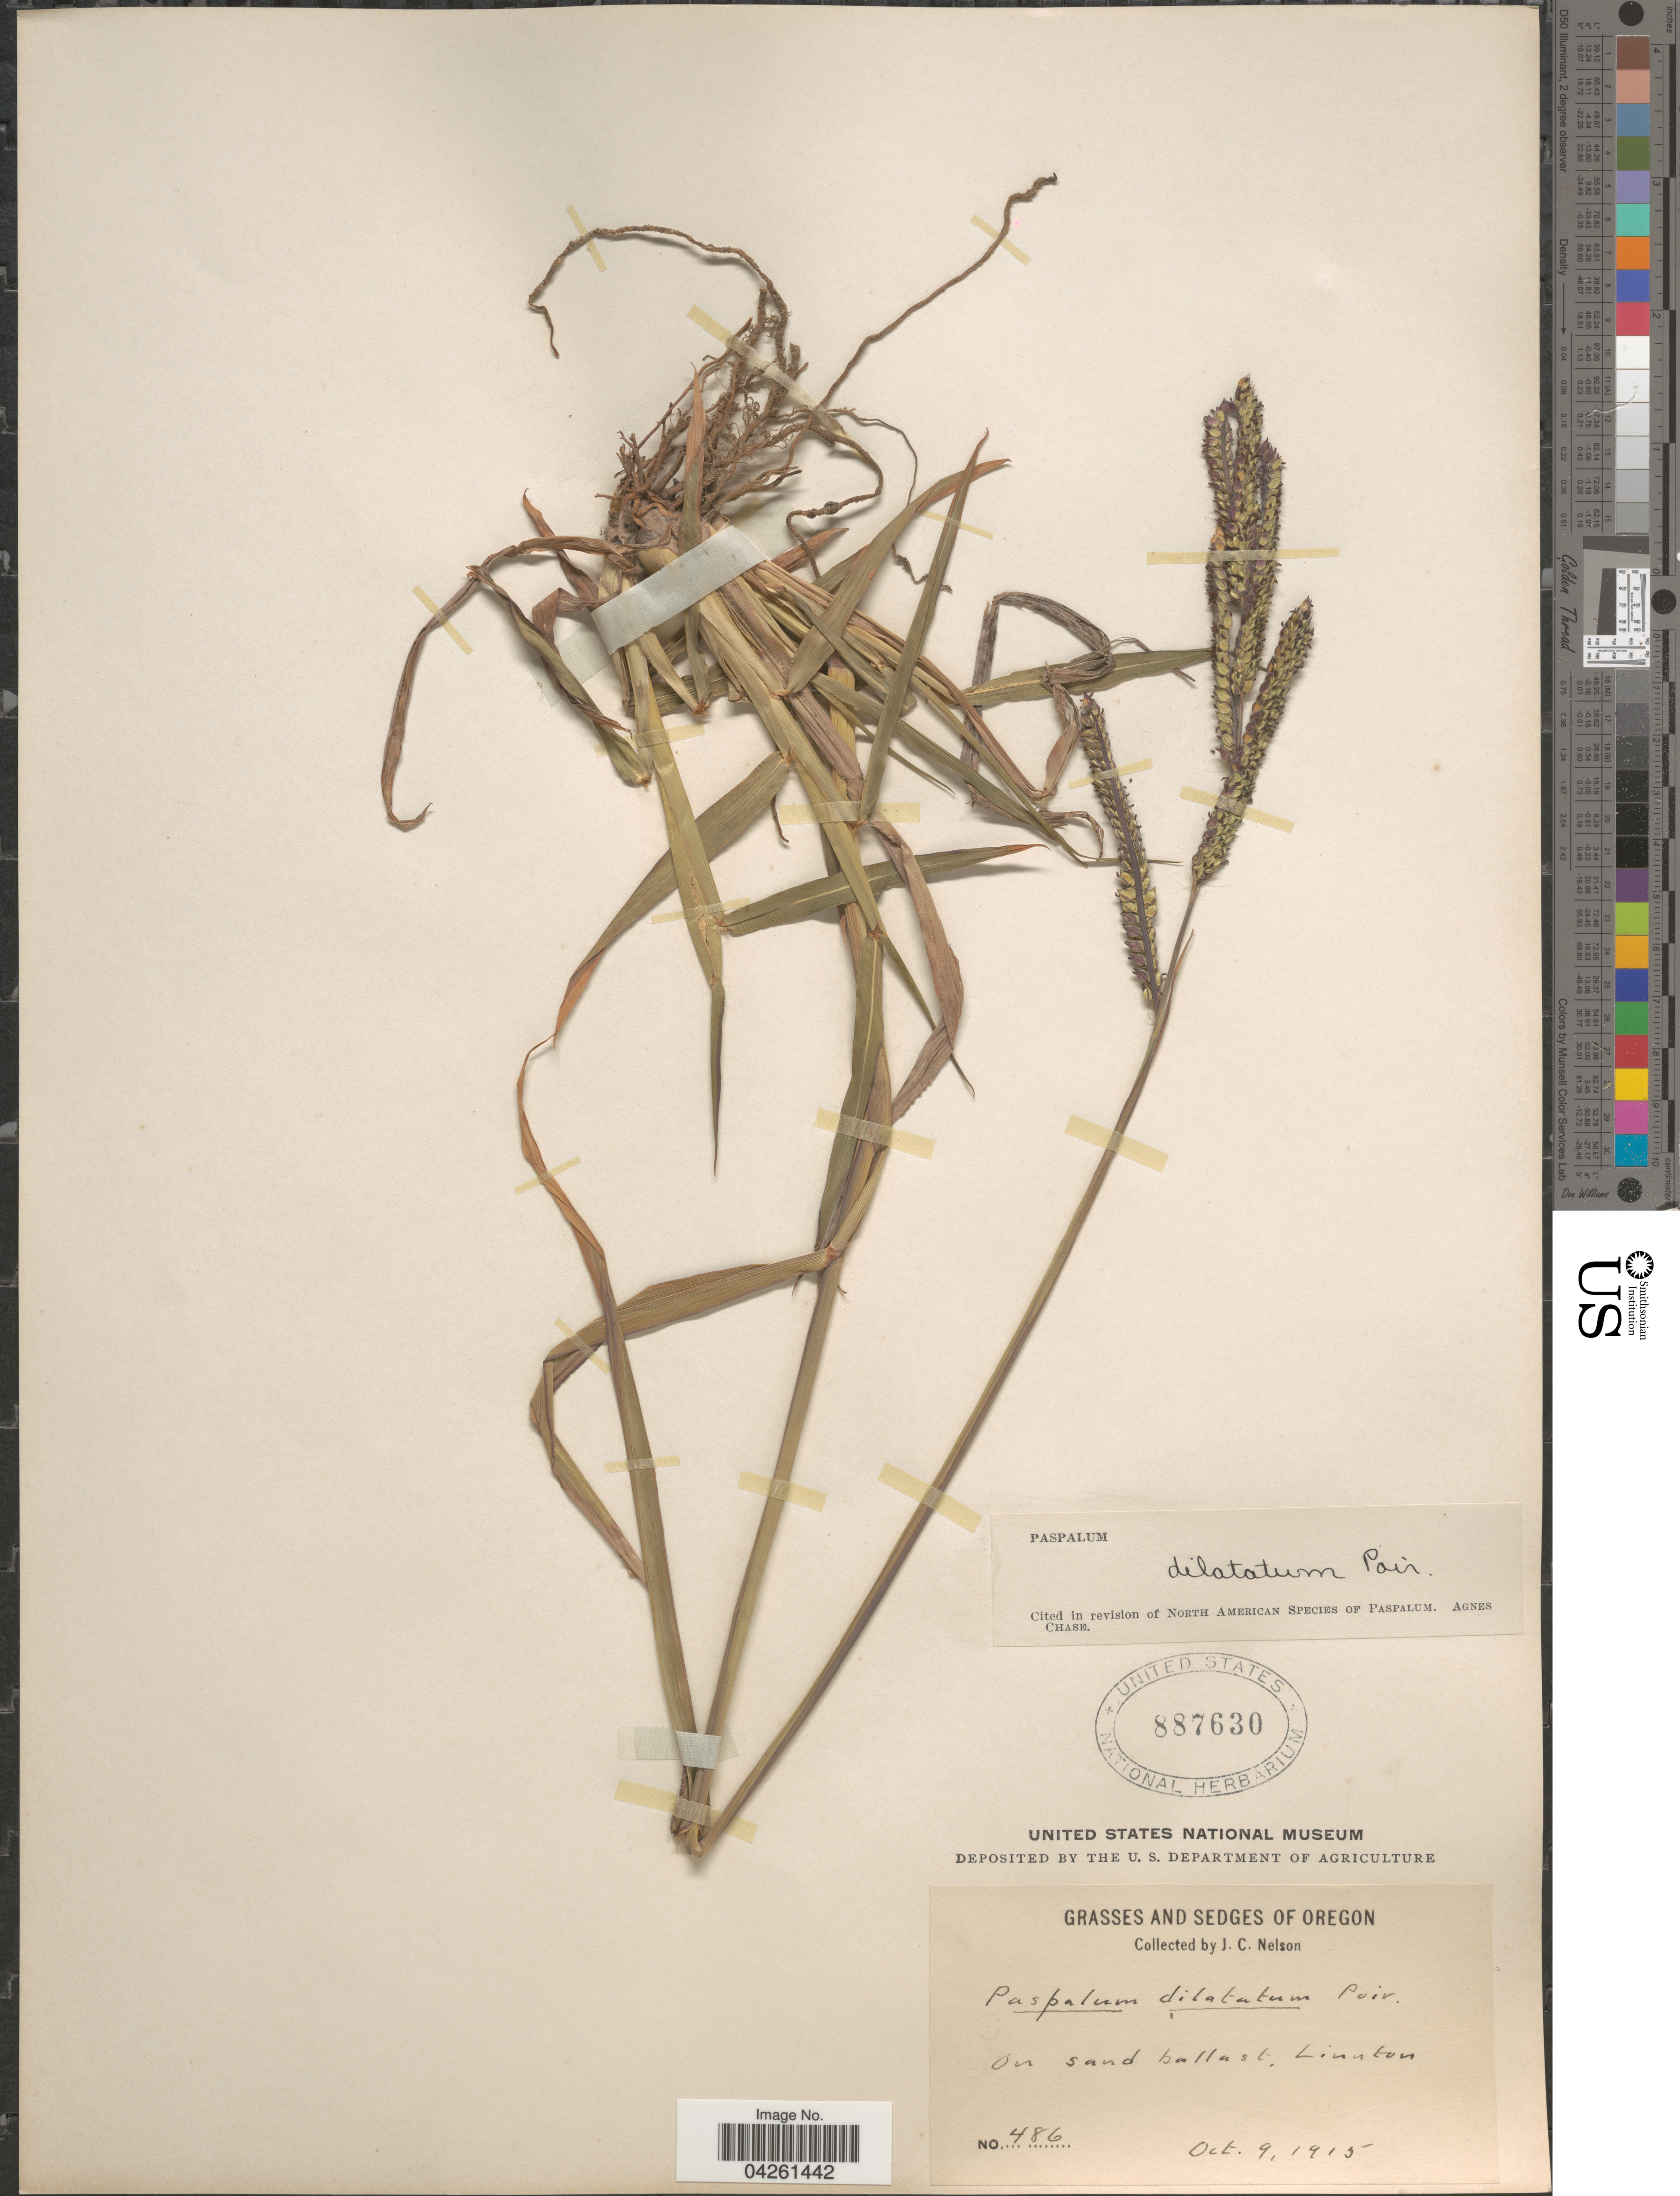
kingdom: Plantae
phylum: Tracheophyta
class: Liliopsida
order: Poales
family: Poaceae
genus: Paspalum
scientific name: Paspalum dilatatum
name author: Poir.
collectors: J. C. Nelson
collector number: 486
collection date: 1915-10-09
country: United States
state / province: Oregon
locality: Linnton.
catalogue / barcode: US 887630